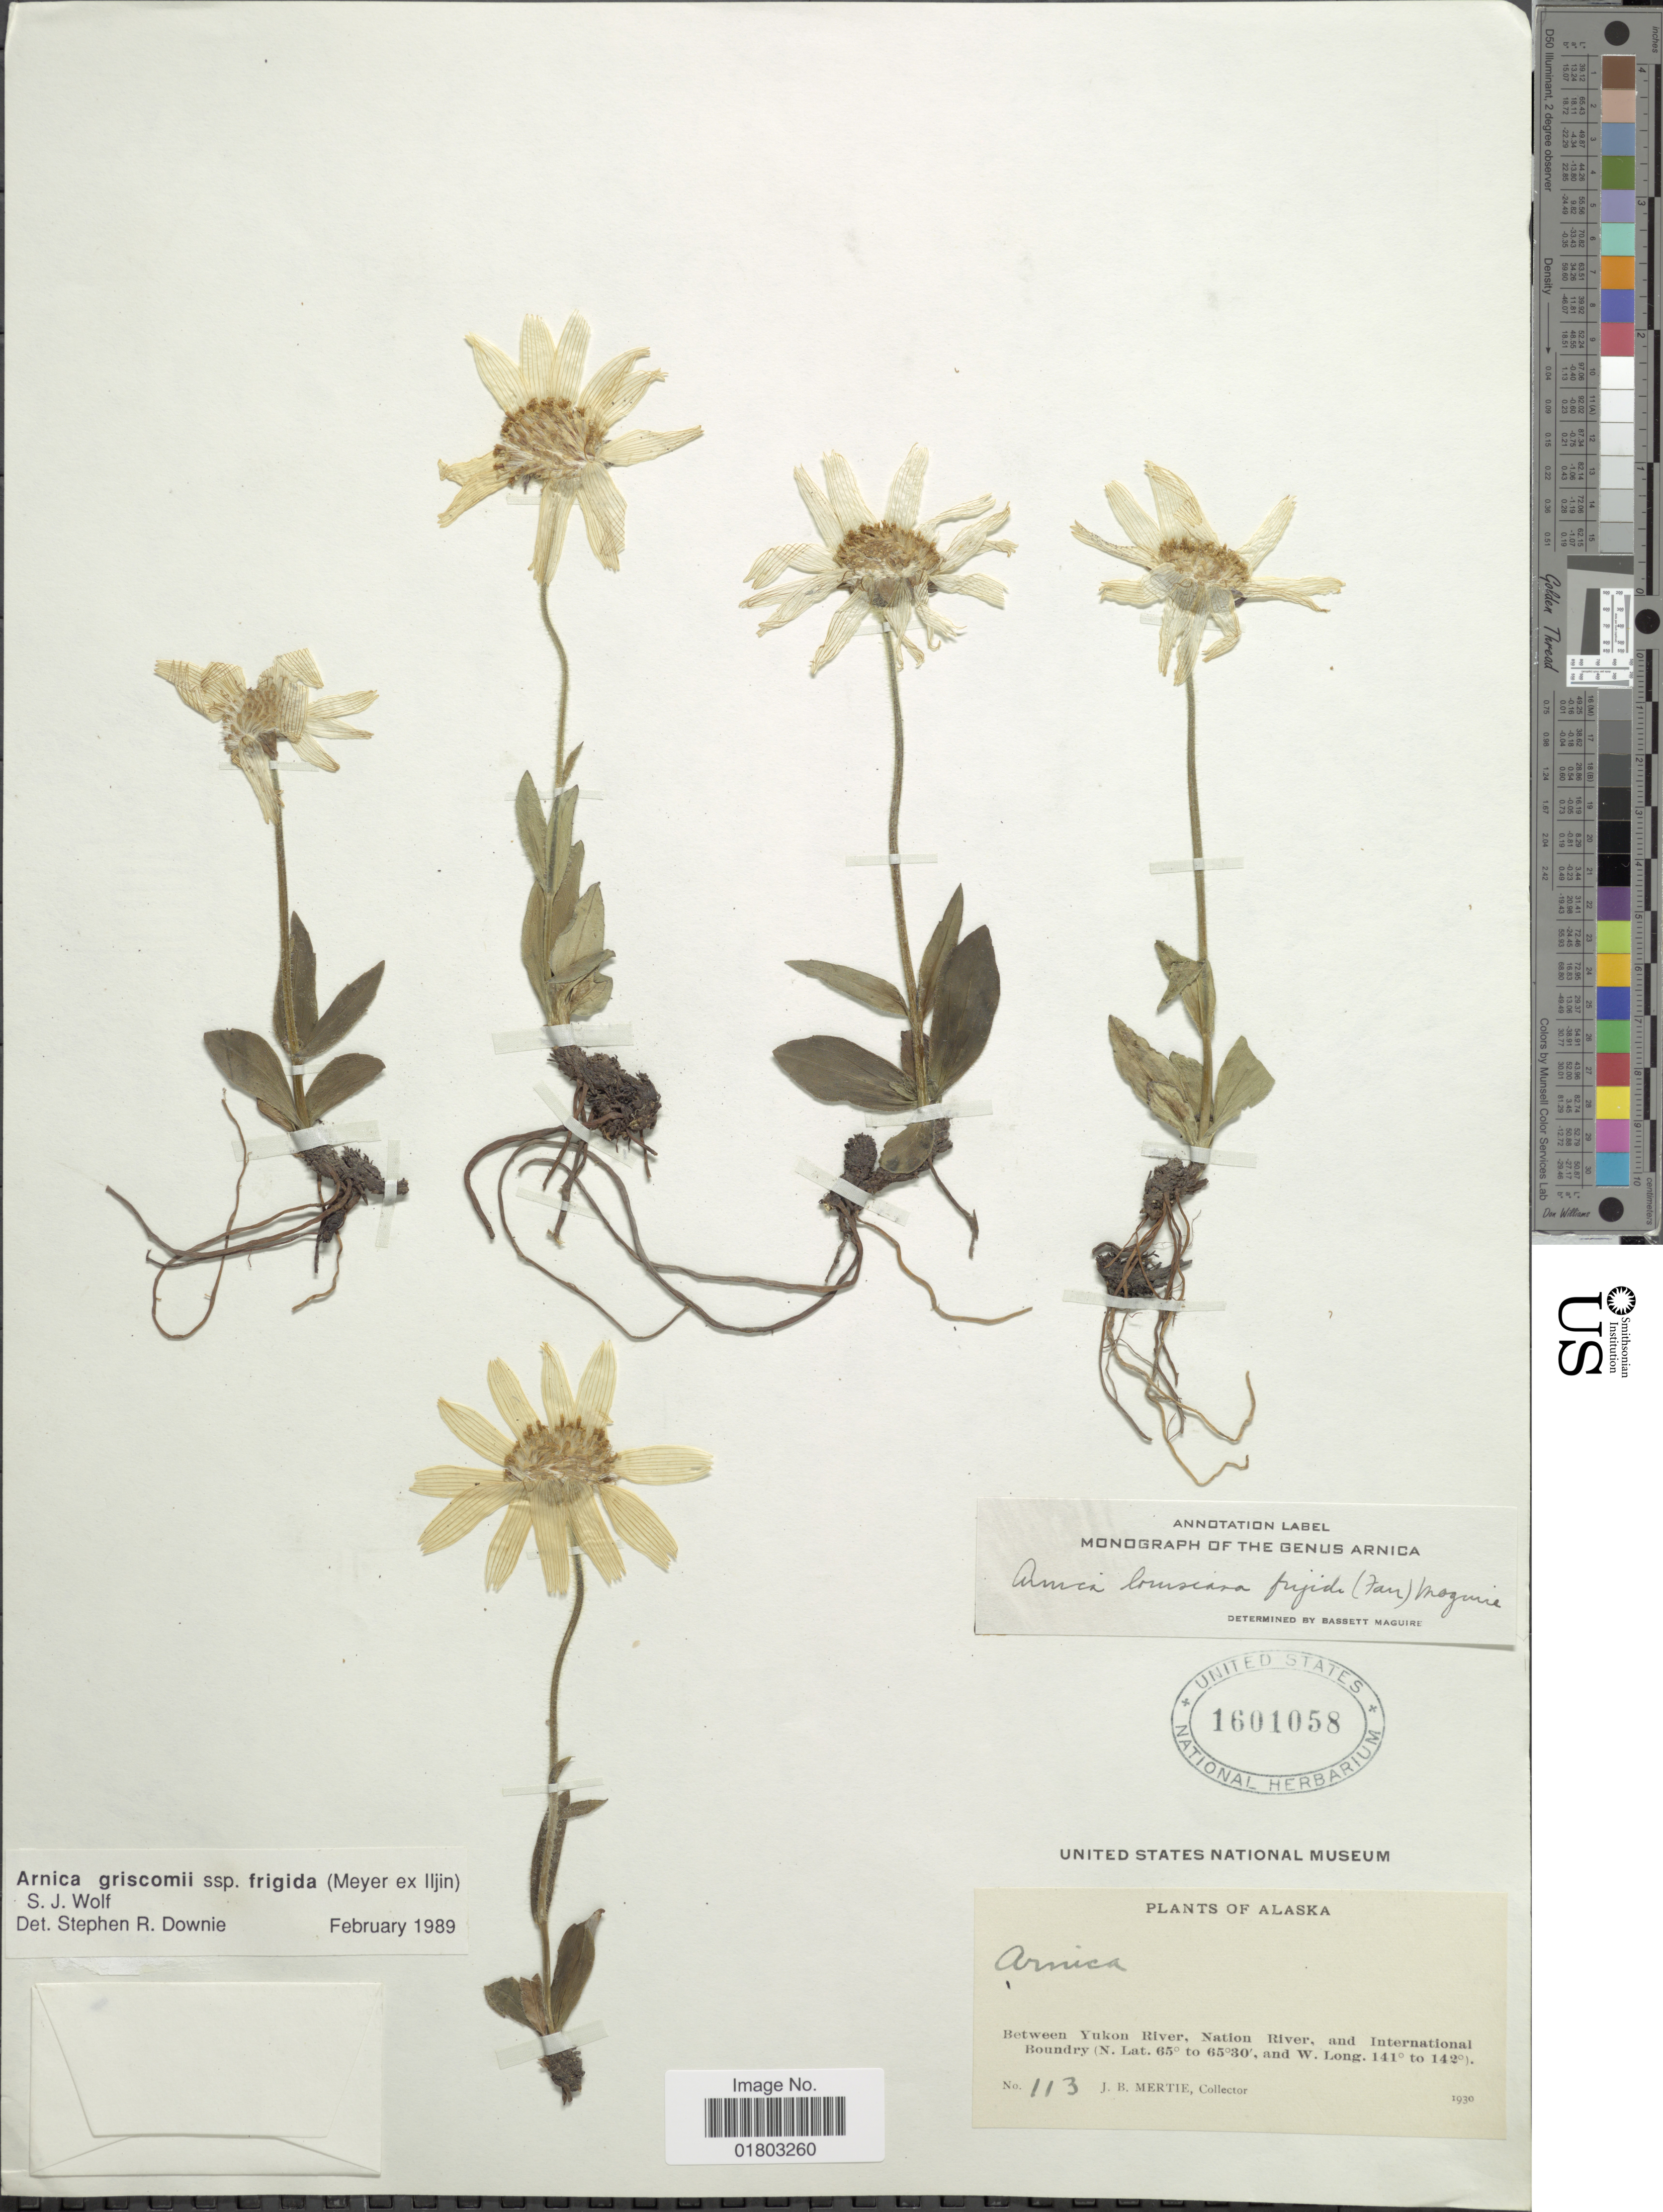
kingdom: Plantae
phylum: Tracheophyta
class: Magnoliopsida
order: Asterales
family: Asteraceae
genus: Arnica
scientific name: Arnica griscomii subsp. frigida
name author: (C.A. Mey. ex Iljin) S.J. Wolf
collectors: J. Mertie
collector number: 113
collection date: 1930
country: United States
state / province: Alaska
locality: Between Yukon River, Nation River, and International Boundary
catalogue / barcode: US 1601058